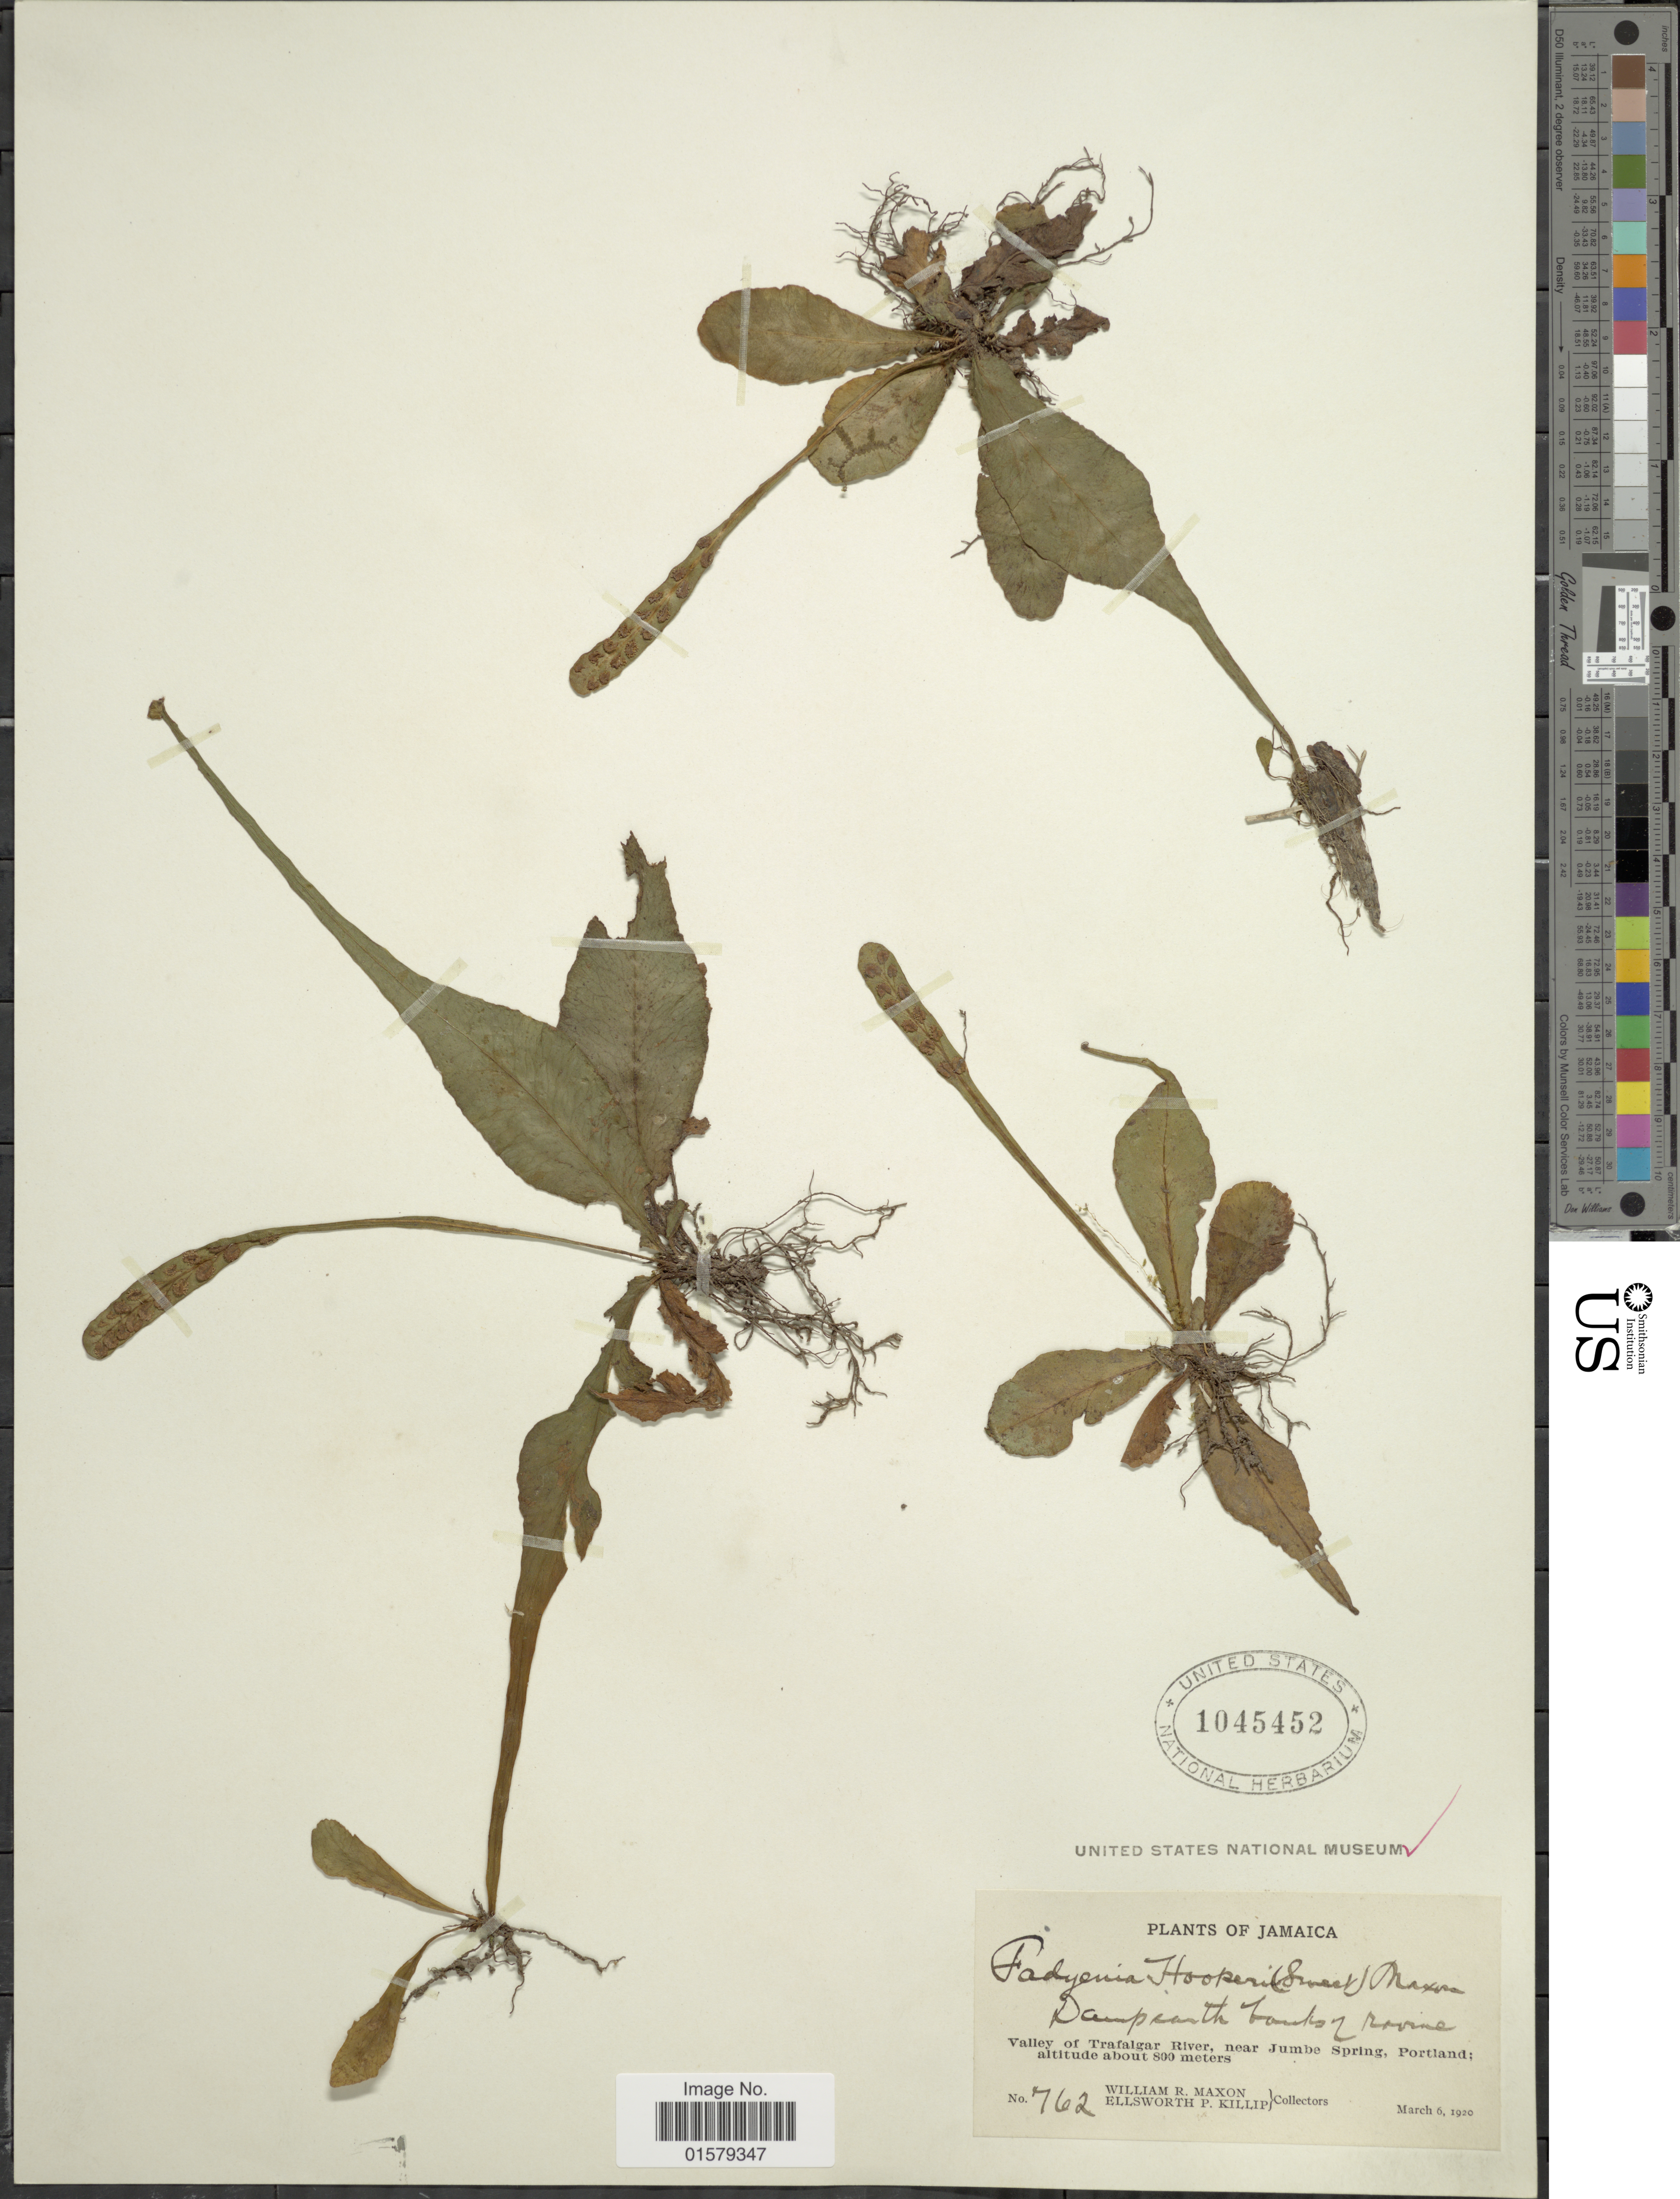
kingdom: Plantae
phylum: Tracheophyta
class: Polypodiopsida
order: Polypodiales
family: Tectariaceae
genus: Tectaria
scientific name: Tectaria hookeri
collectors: W. R. Maxon & E. P. Killip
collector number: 762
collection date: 1920-03-06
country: Jamaica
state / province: Portland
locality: Damp earth banks of ravine, Valley of Trafalgar River, near Jumbe Springs.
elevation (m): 800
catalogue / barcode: US 1045452